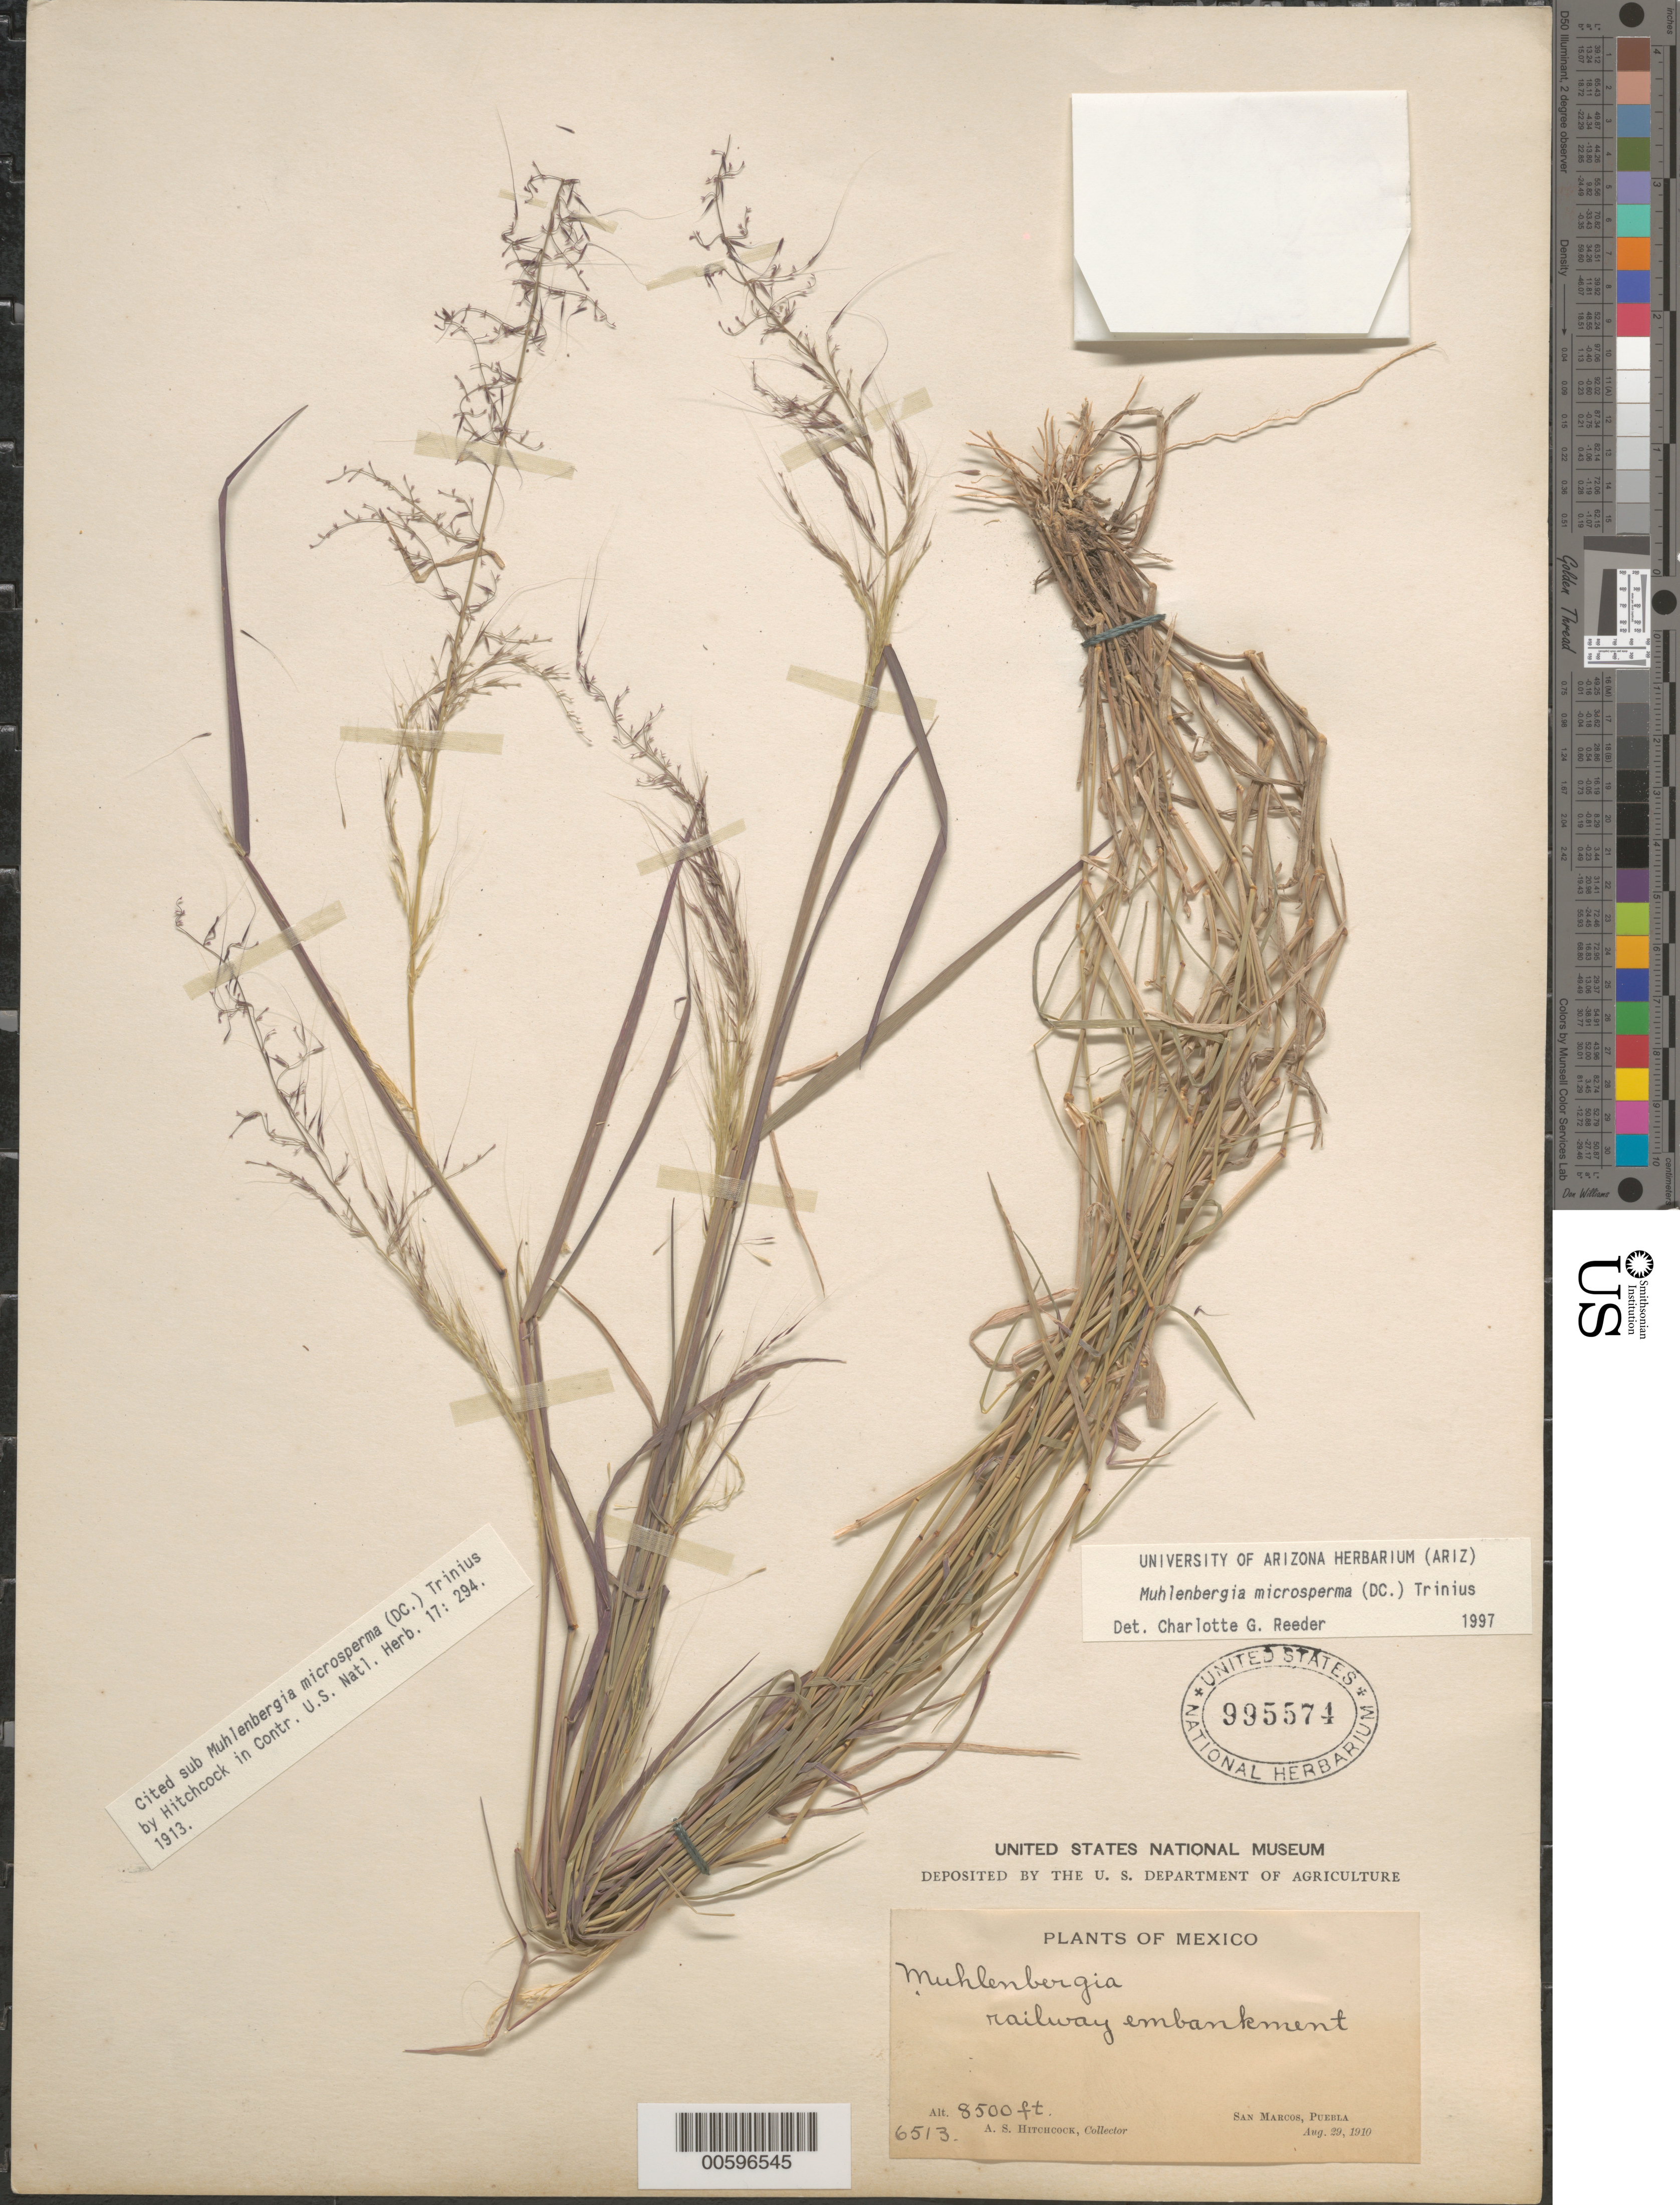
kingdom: Plantae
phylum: Tracheophyta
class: Liliopsida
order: Poales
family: Poaceae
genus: Muhlenbergia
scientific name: Muhlenbergia microsperma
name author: (DC.) Kunth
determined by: Reeder, C. G., (ARIZ)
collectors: A. S. Hitchcock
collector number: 6513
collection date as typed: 29 Aug 1910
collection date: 1910-08-29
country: Mexico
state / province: Puebla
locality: San Marcos.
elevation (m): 2591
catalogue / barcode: US 995574